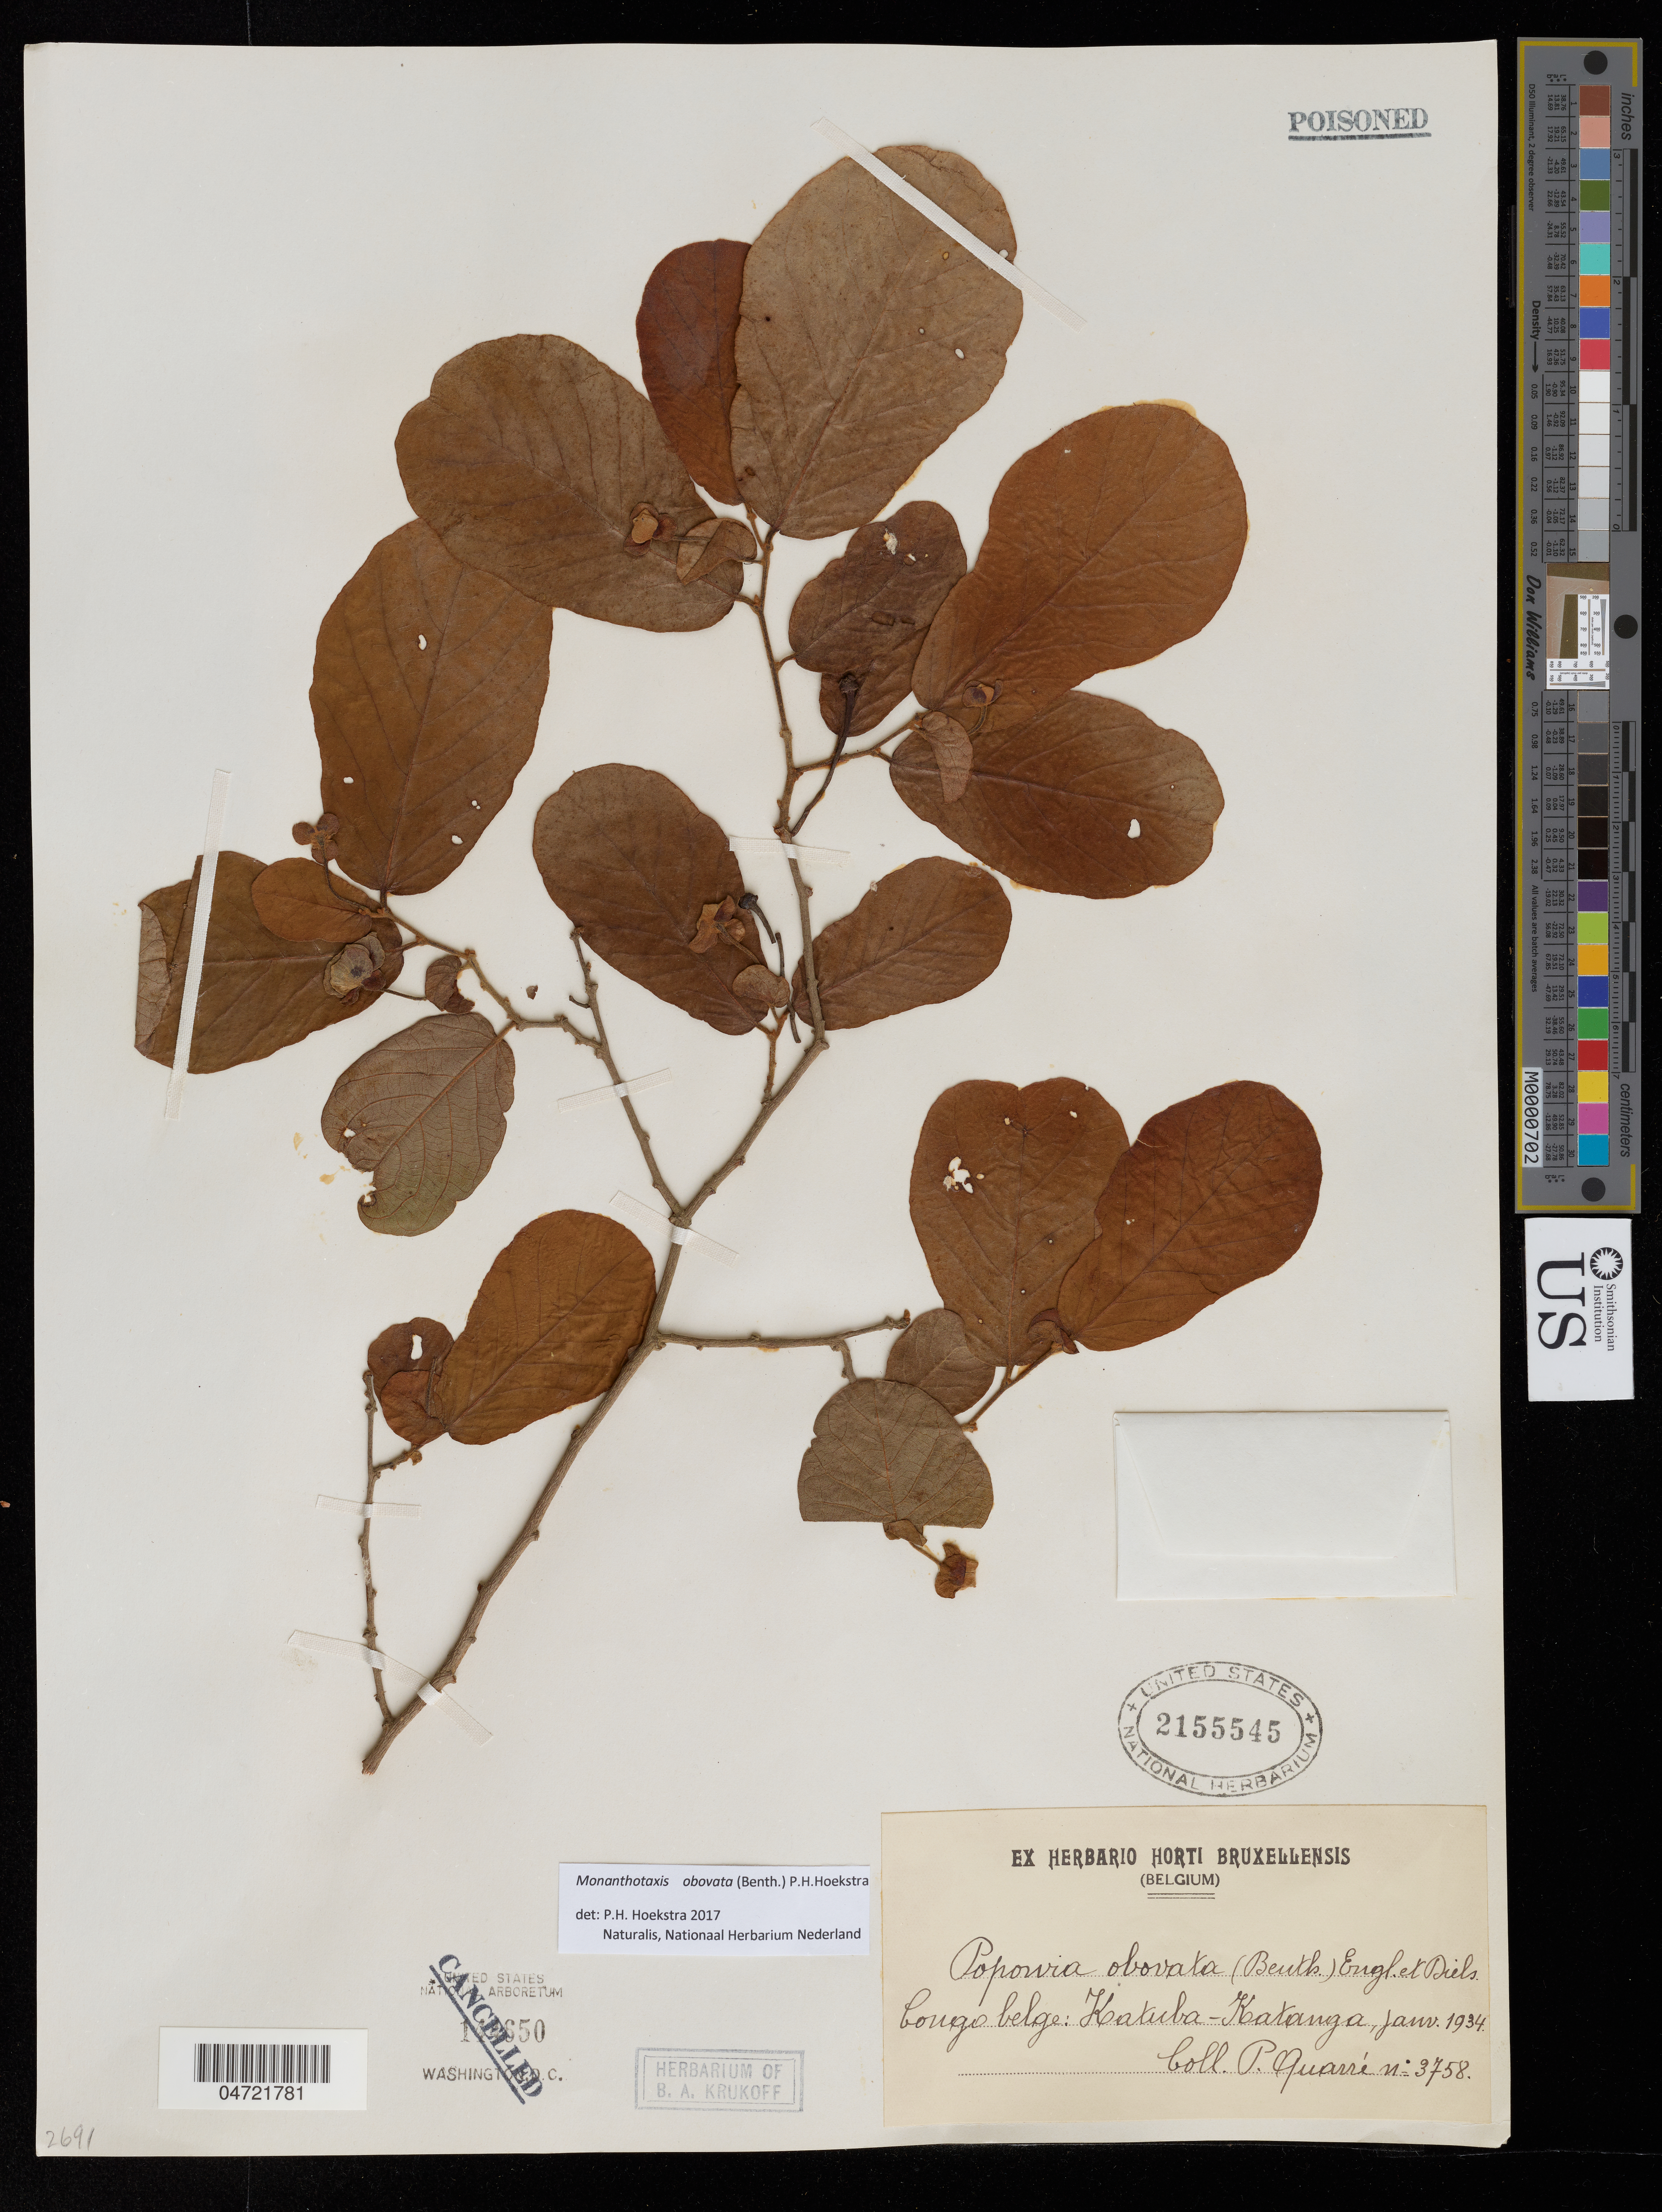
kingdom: Plantae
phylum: Tracheophyta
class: Magnoliopsida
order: Magnoliales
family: Annonaceae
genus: Monanthotaxis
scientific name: Monanthotaxis obovata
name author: (Benth.) P.H. Hoekstra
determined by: Hoekstra, P. H.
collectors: -. Quarre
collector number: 3758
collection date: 1934-01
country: Congo, Democratic Republic of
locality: Congo Belge, Katuba (Ht Katanga).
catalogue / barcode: US 2155545